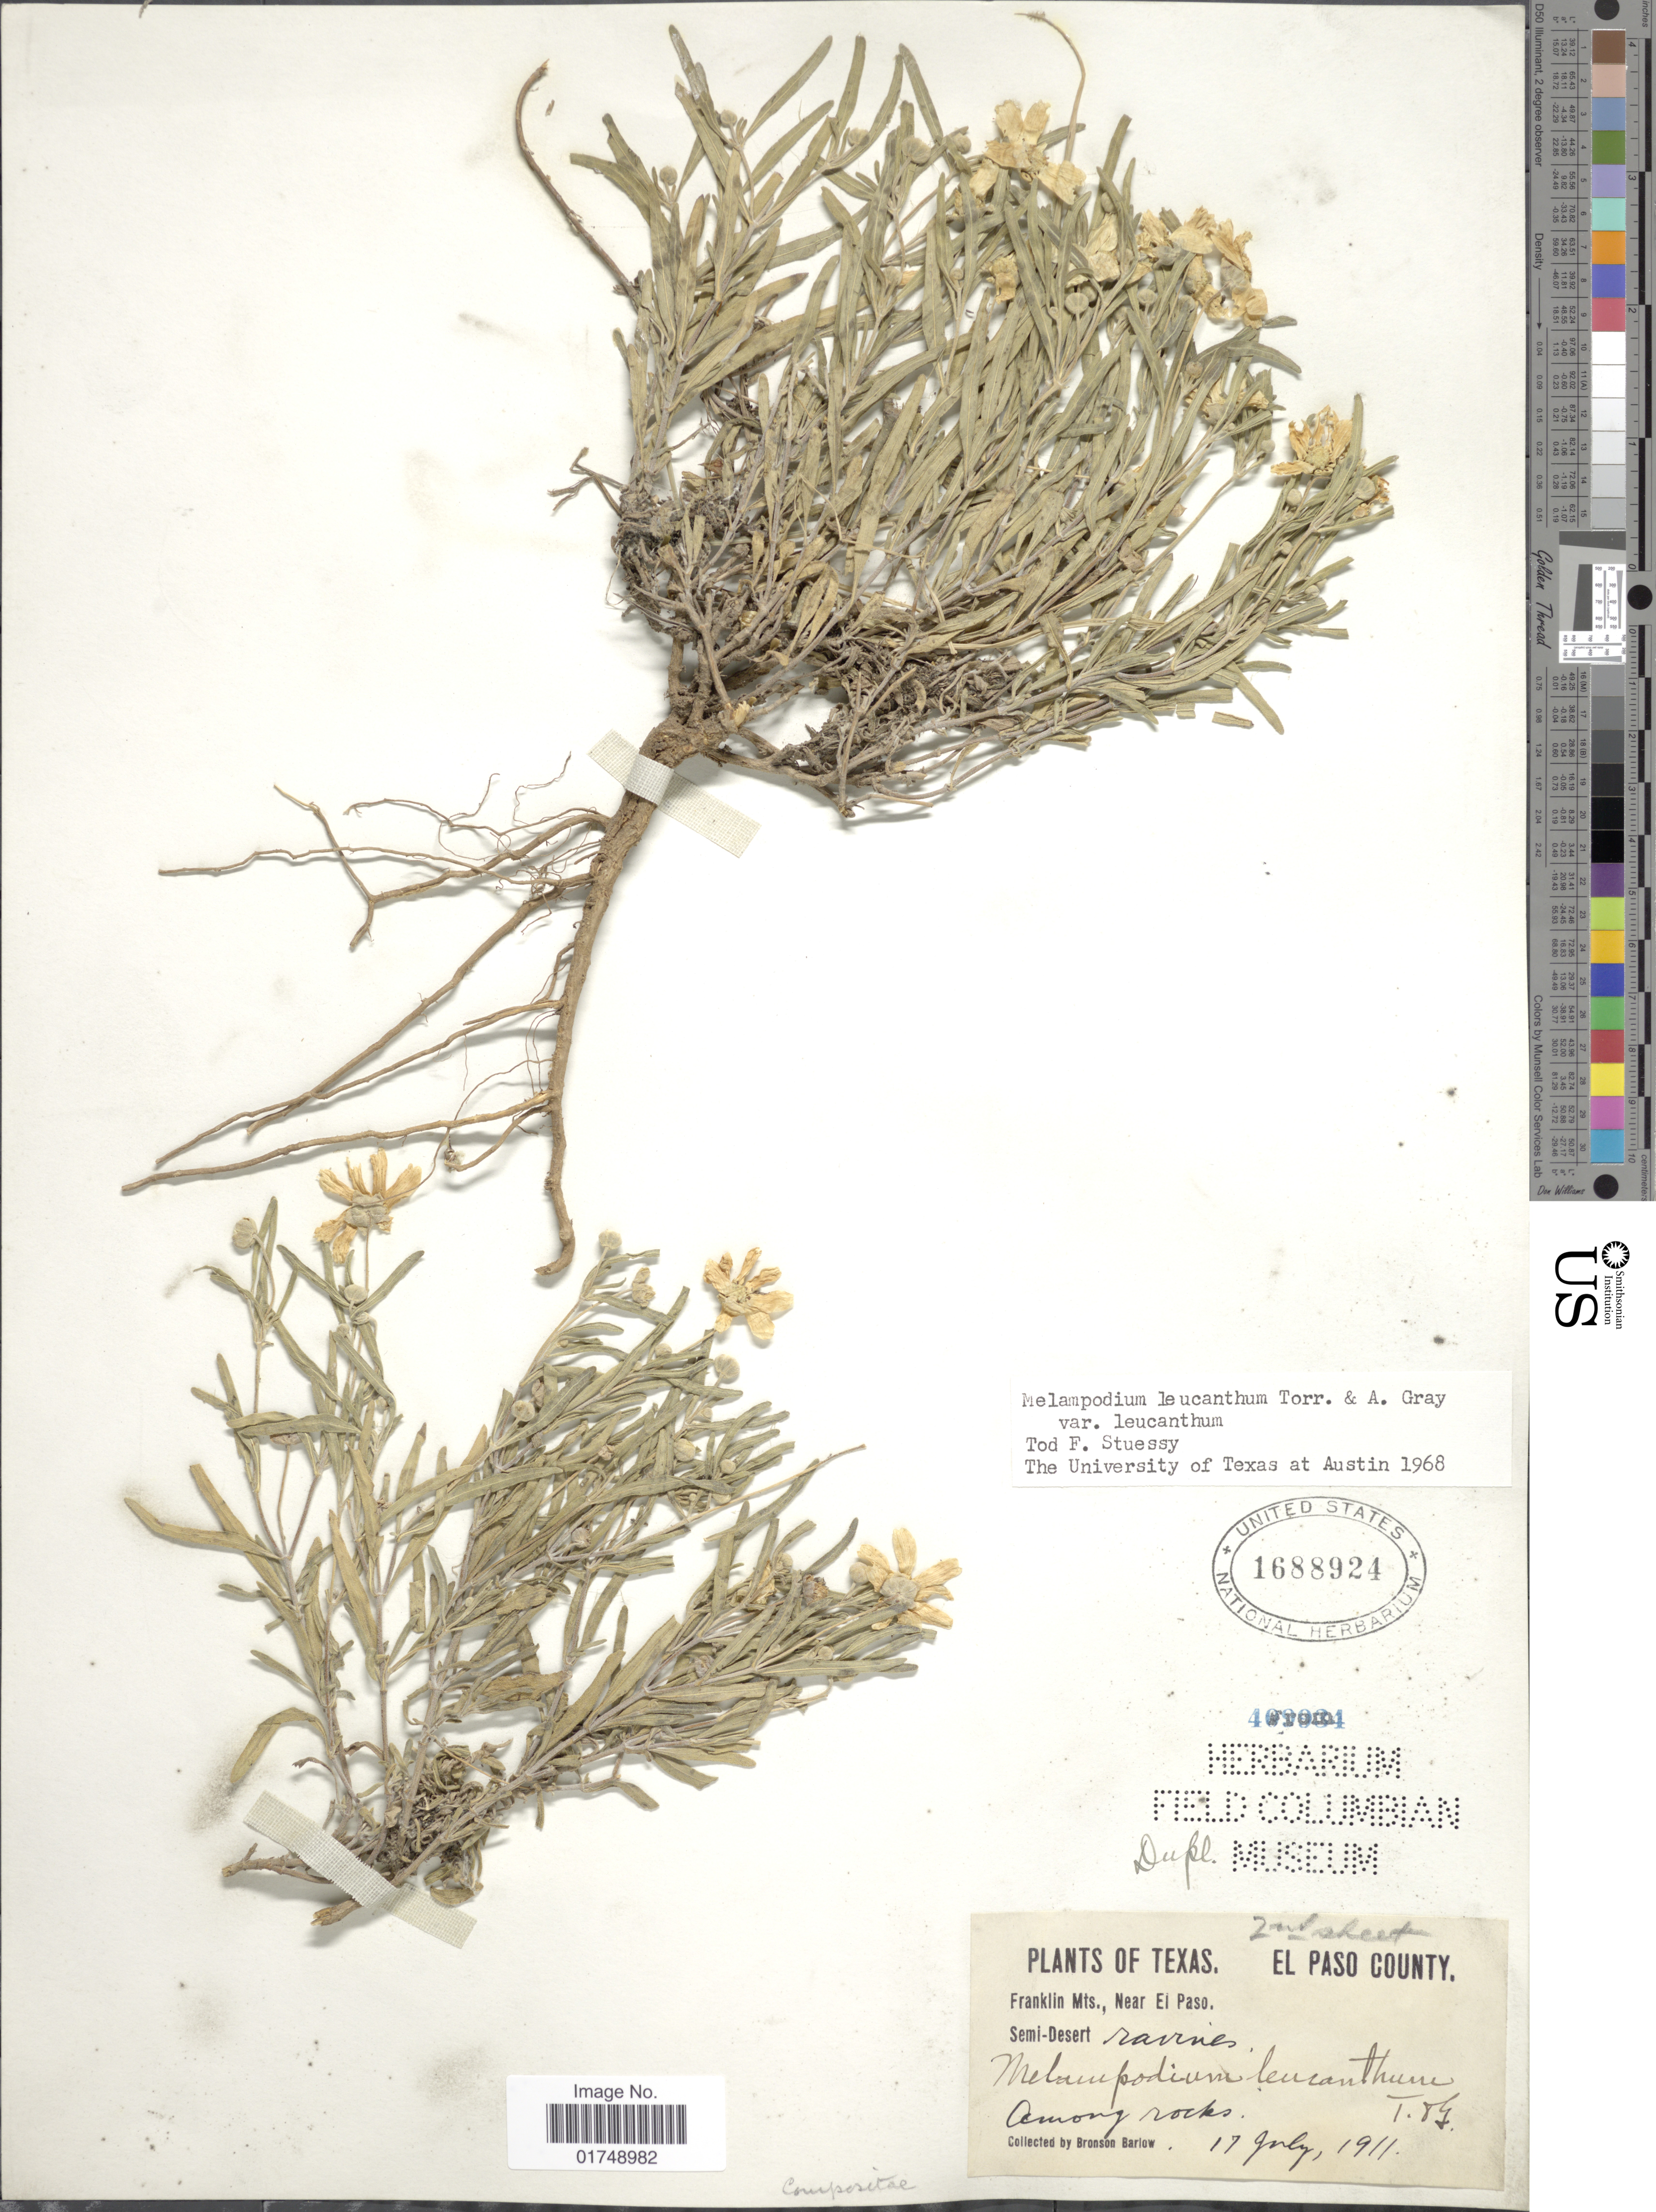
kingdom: Plantae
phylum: Tracheophyta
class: Magnoliopsida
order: Asterales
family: Asteraceae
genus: Melampodium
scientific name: Melampodium leucanthum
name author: Torr. & A. Gray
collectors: Barlow, B.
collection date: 1911-07-17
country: United States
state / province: Texas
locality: El Paso County. Franklin Mts.,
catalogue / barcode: US 1688924